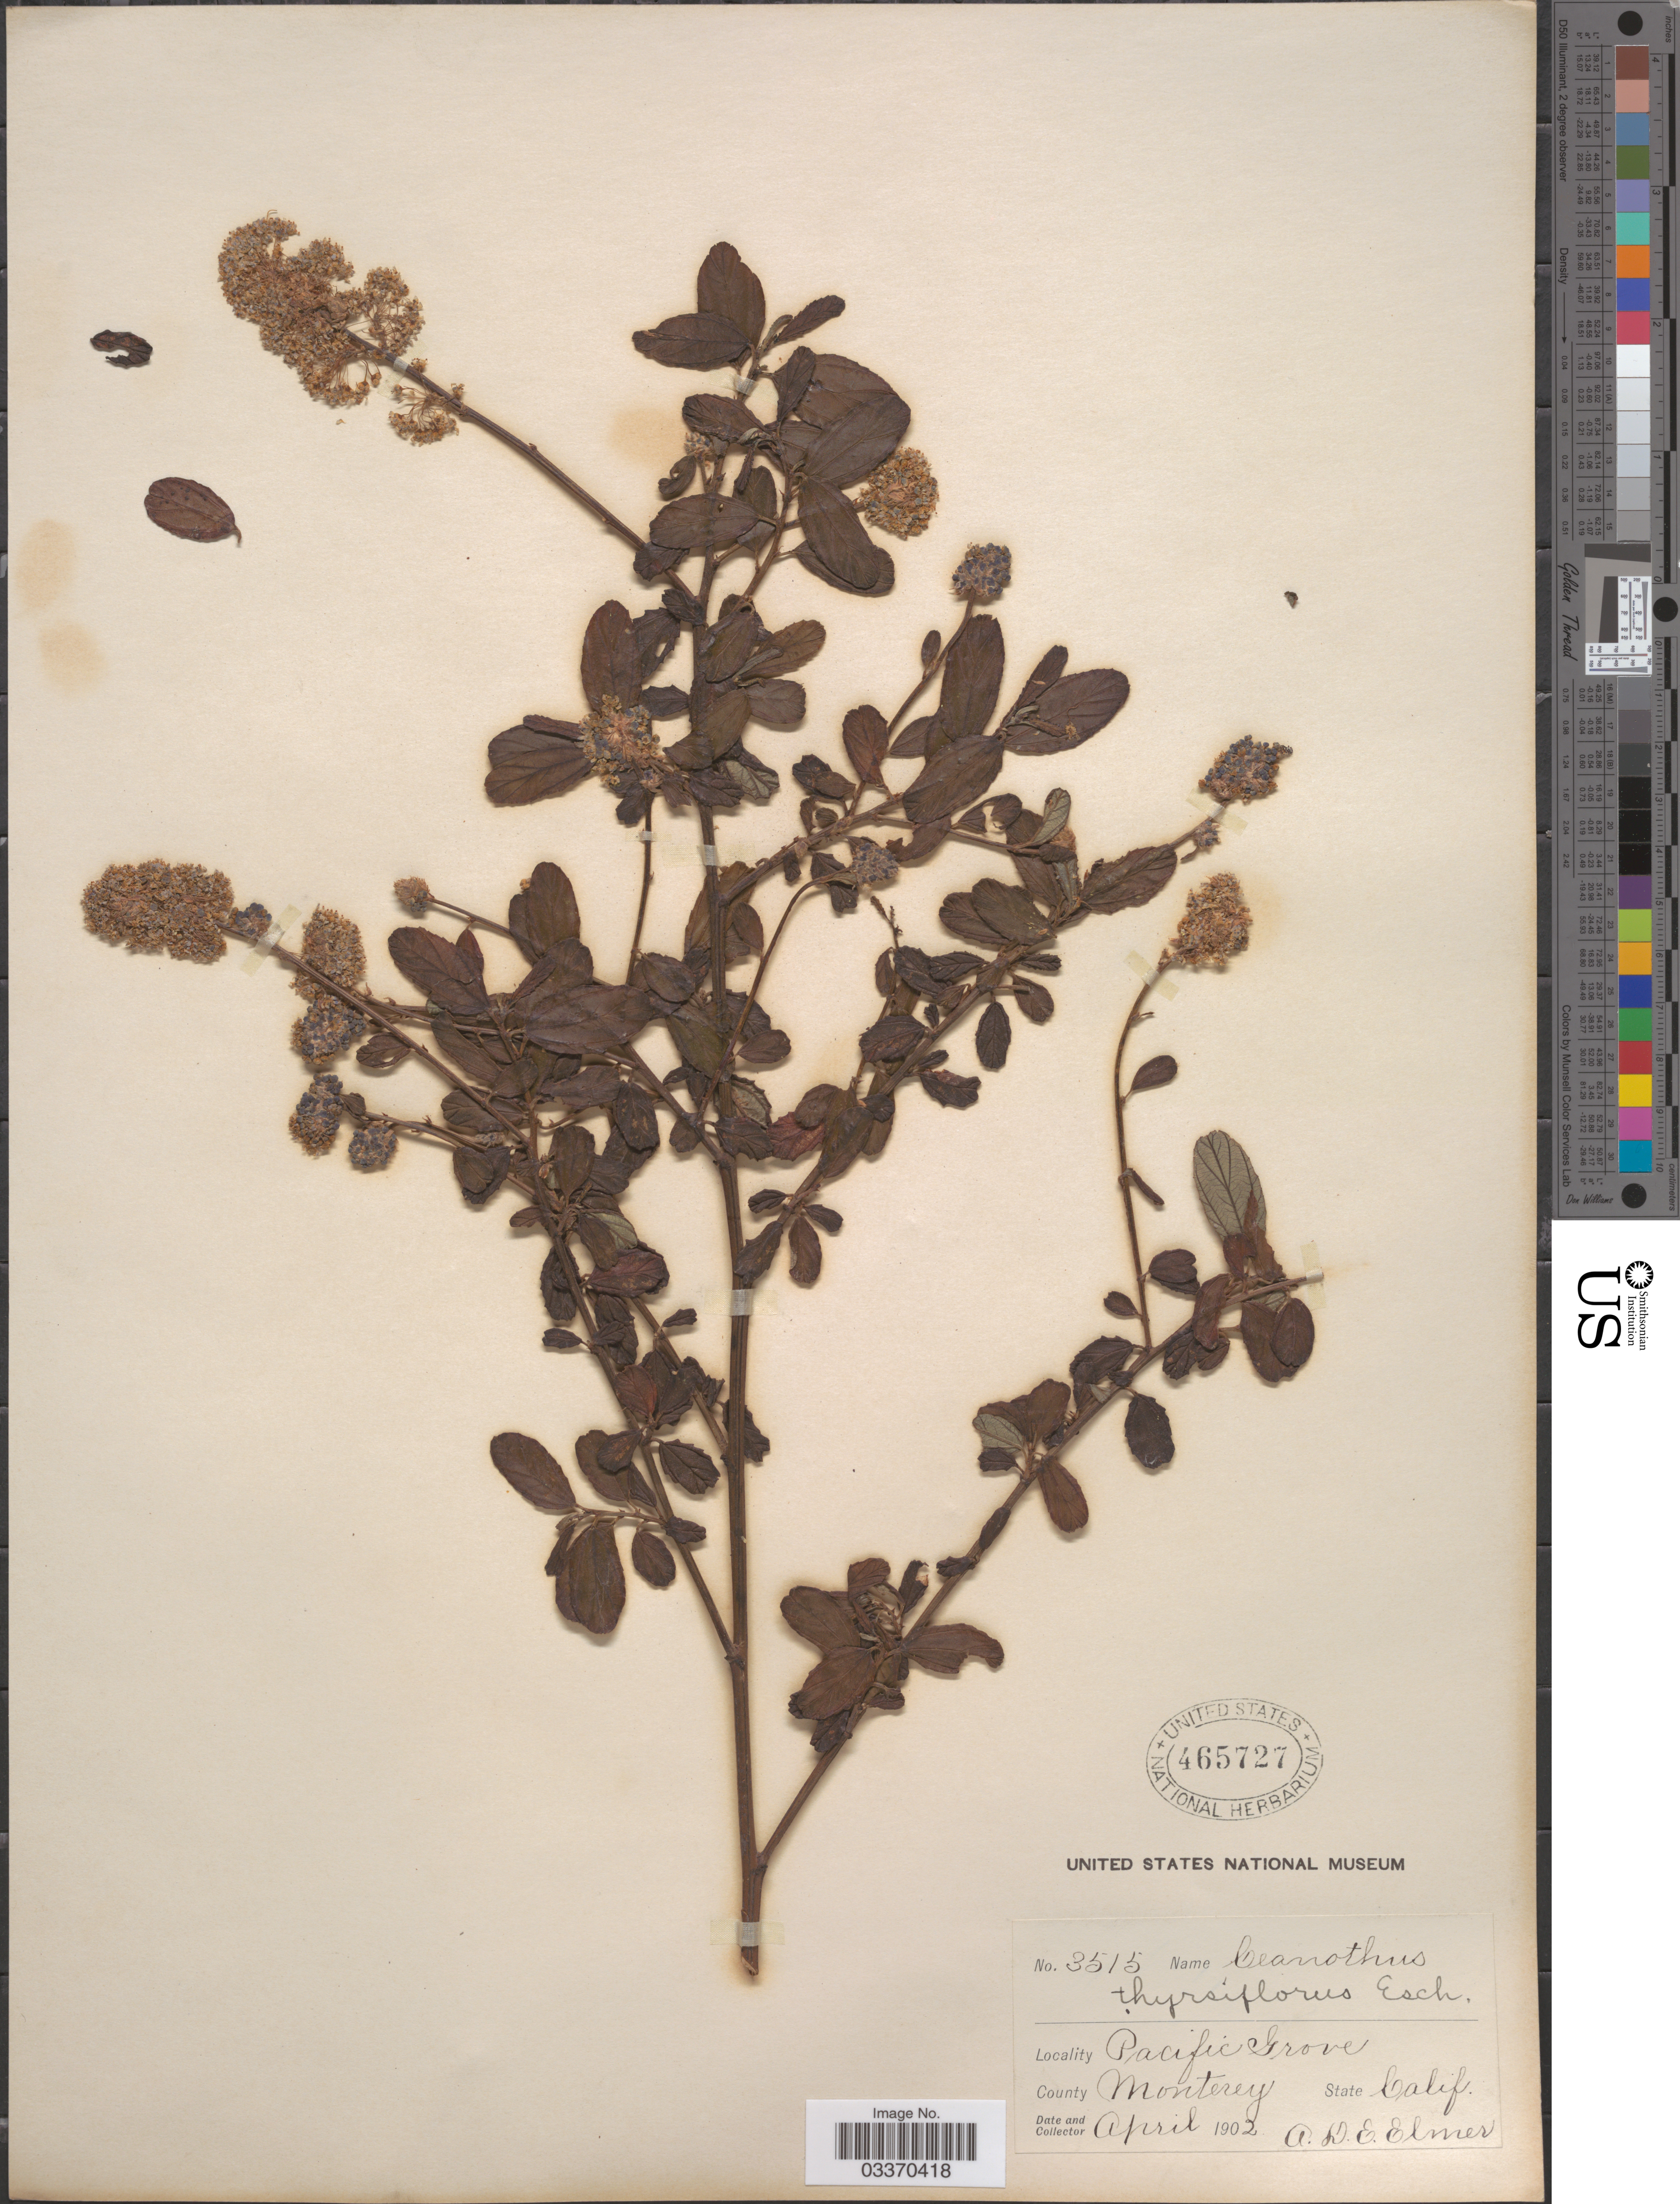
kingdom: Plantae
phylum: Tracheophyta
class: Magnoliopsida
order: Rosales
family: Rhamnaceae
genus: Ceanothus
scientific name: Ceanothus thyrsiflorus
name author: Eschsch.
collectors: A. D. E. Elmer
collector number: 3515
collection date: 1902-04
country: United States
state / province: California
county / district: Monterey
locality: Pacific Grove. County Monterey.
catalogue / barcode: US 465727